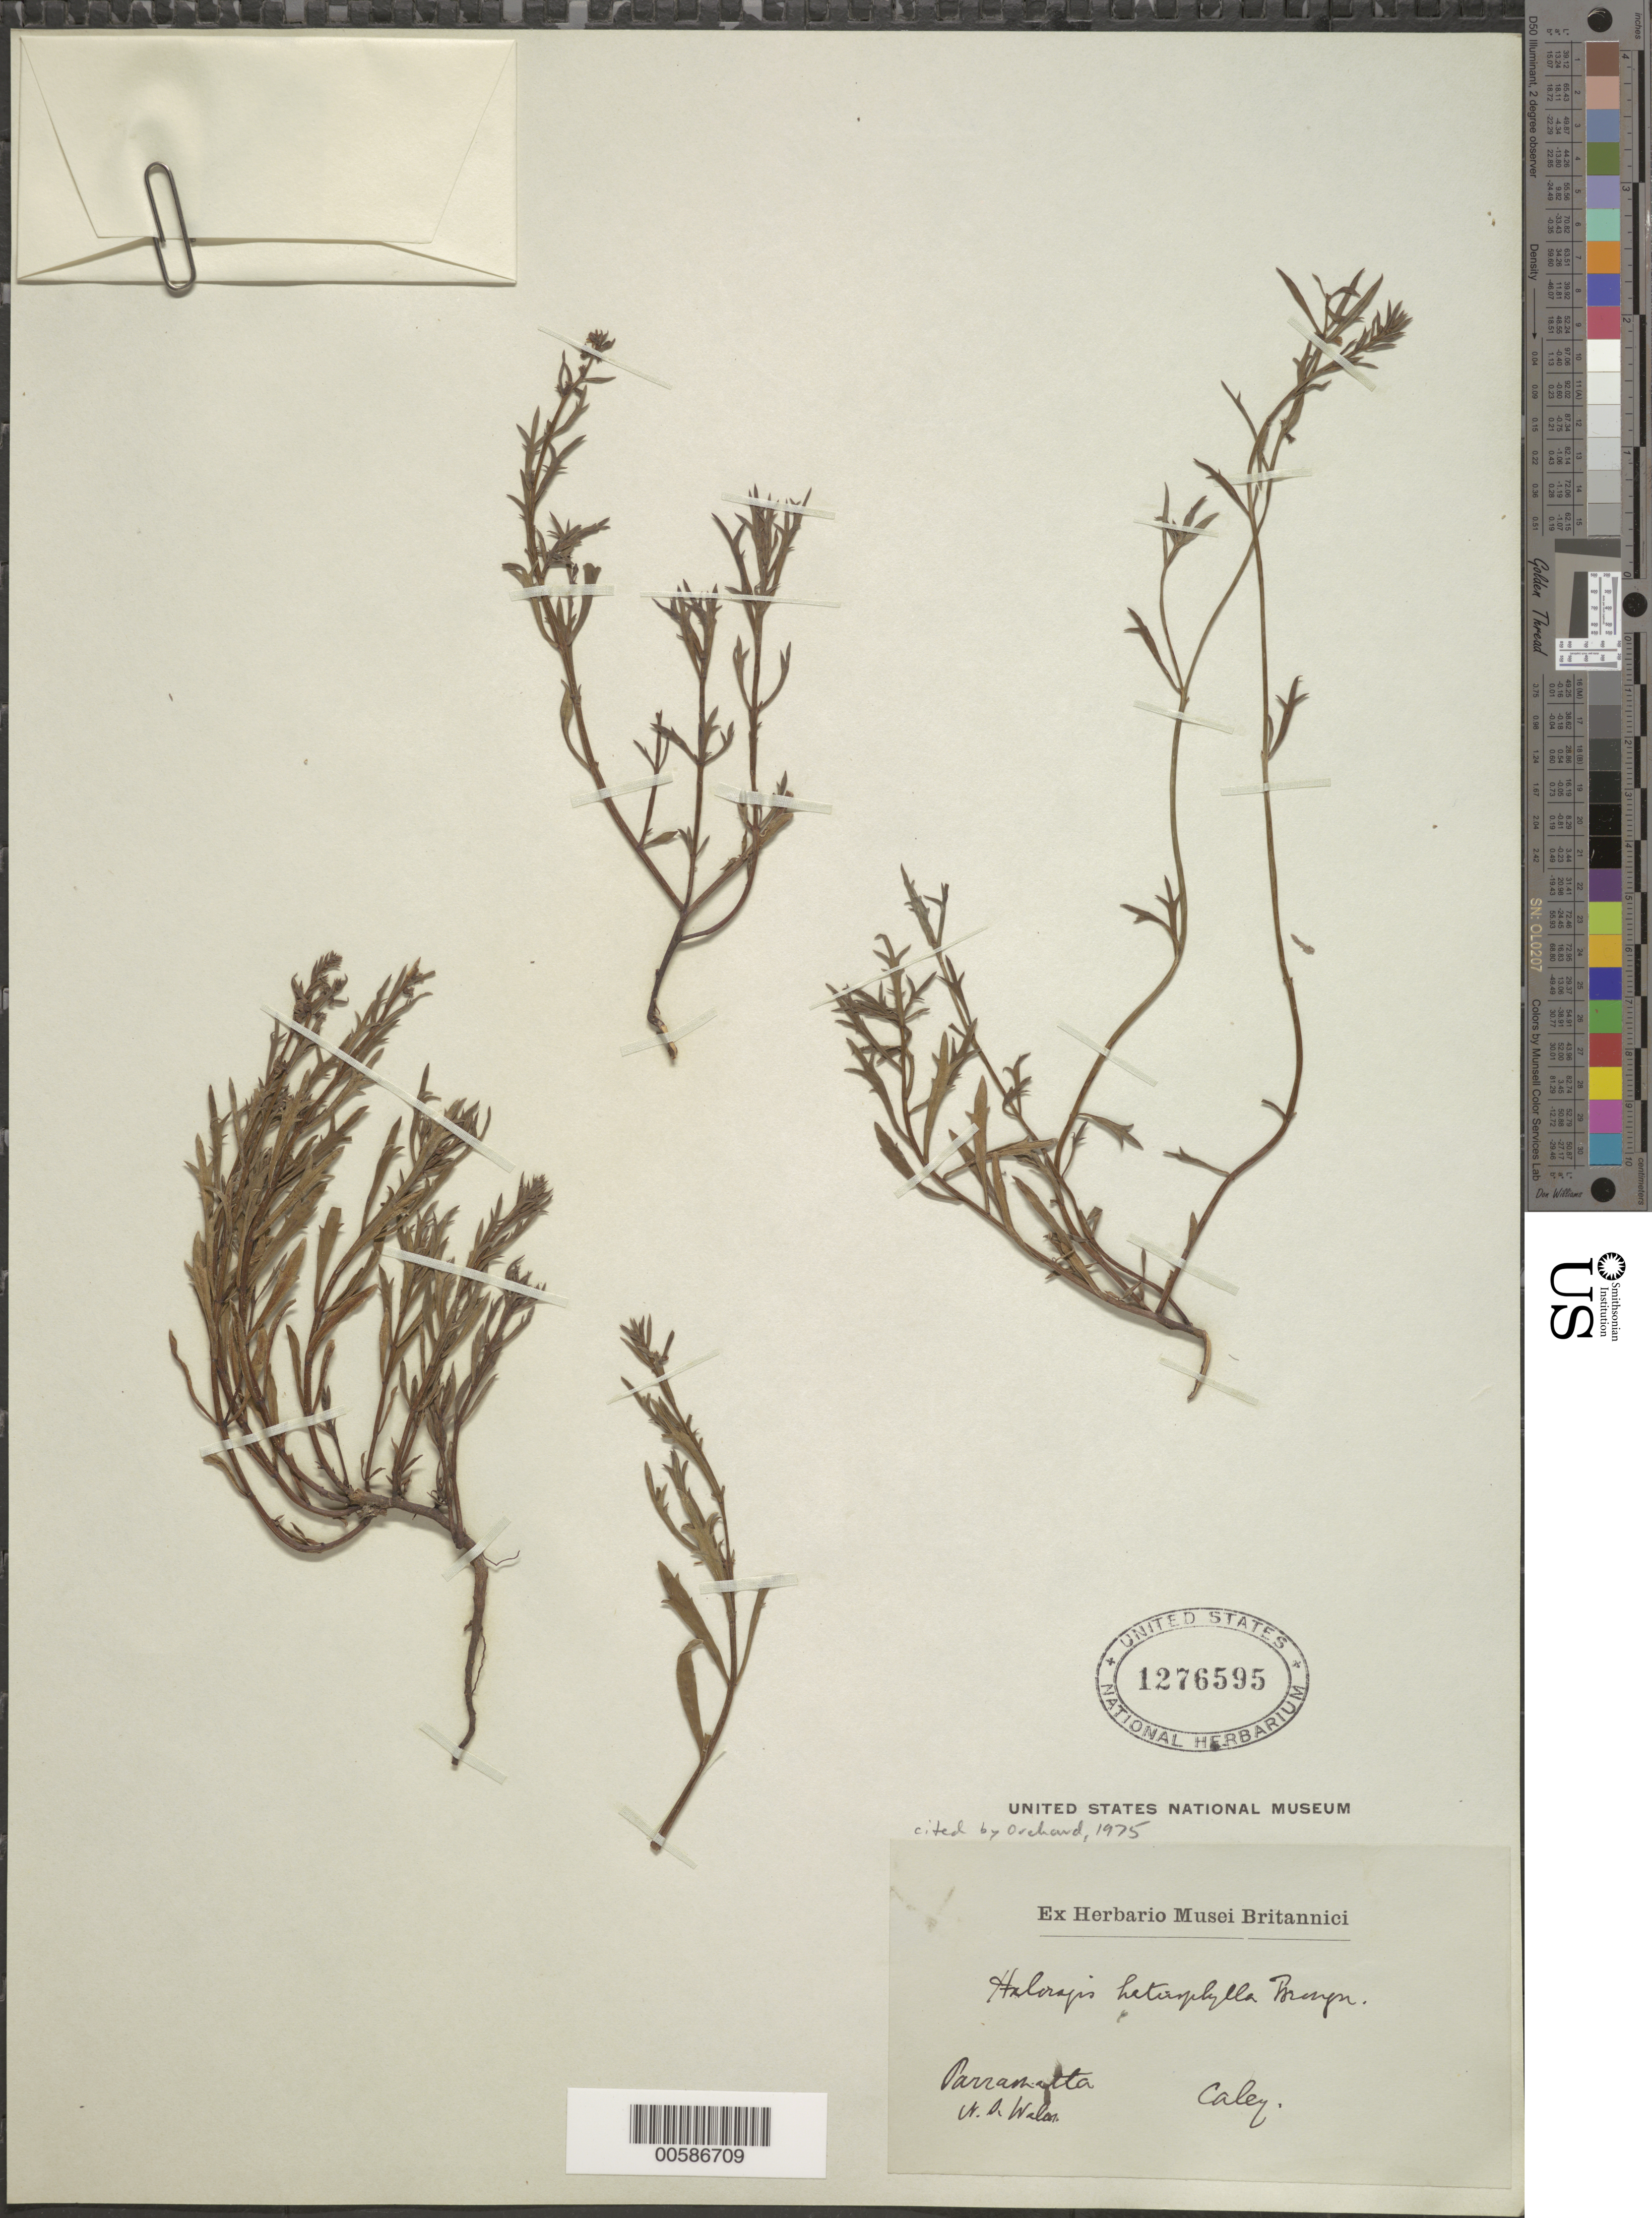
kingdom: Plantae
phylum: Tracheophyta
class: Magnoliopsida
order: Saxifragales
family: Haloragaceae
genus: Haloragis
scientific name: Haloragis heterophylla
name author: Brongn.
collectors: N. Waln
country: Australia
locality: Caley, Parranatta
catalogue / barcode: US 1276595